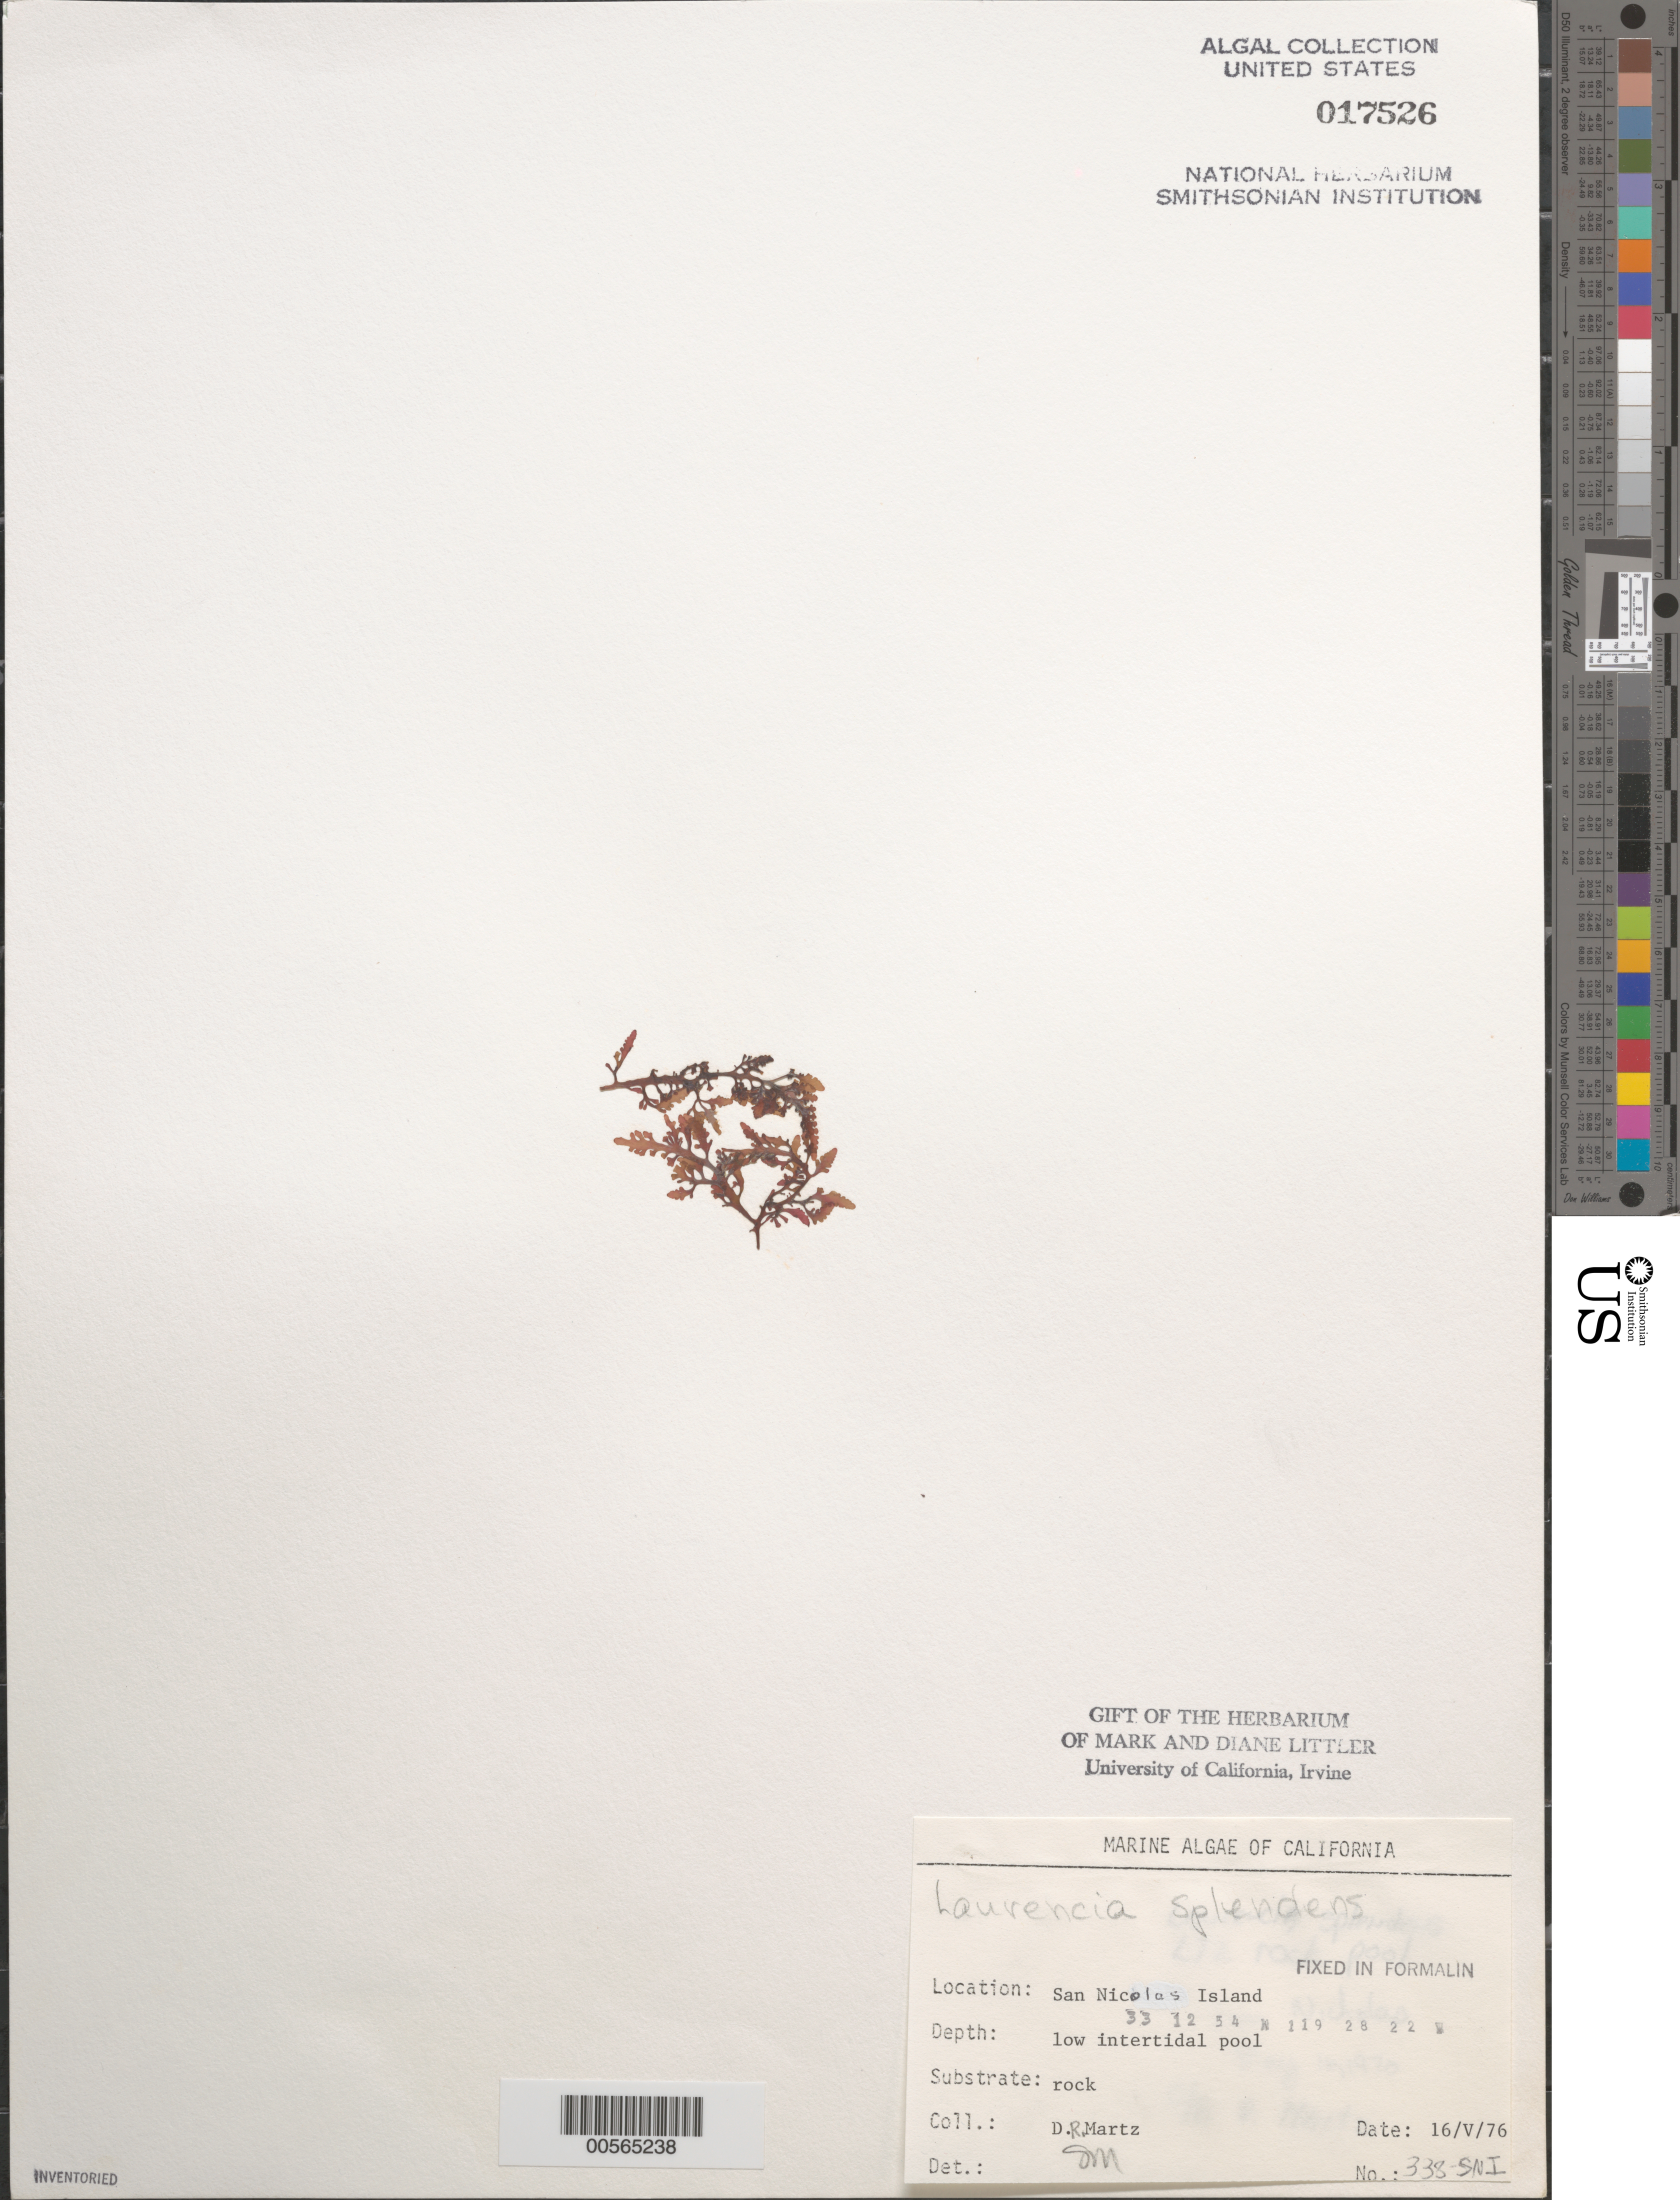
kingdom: Plantae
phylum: Rhodophyta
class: Florideophyceae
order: Ceramiales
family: Rhodomelaceae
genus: Osmundea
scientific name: Osmundea splendens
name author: (Hollenb.) K.W. Nam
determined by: Algae name updating Project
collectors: D. Martz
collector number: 338-sni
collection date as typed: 16 May 1976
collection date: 1976-05-16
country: United States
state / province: California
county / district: Ventura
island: San Nicolas Island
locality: Dutch Harbor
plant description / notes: BLM-SOCALBIGHT Rocky Intertidal Survey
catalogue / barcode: US 17526